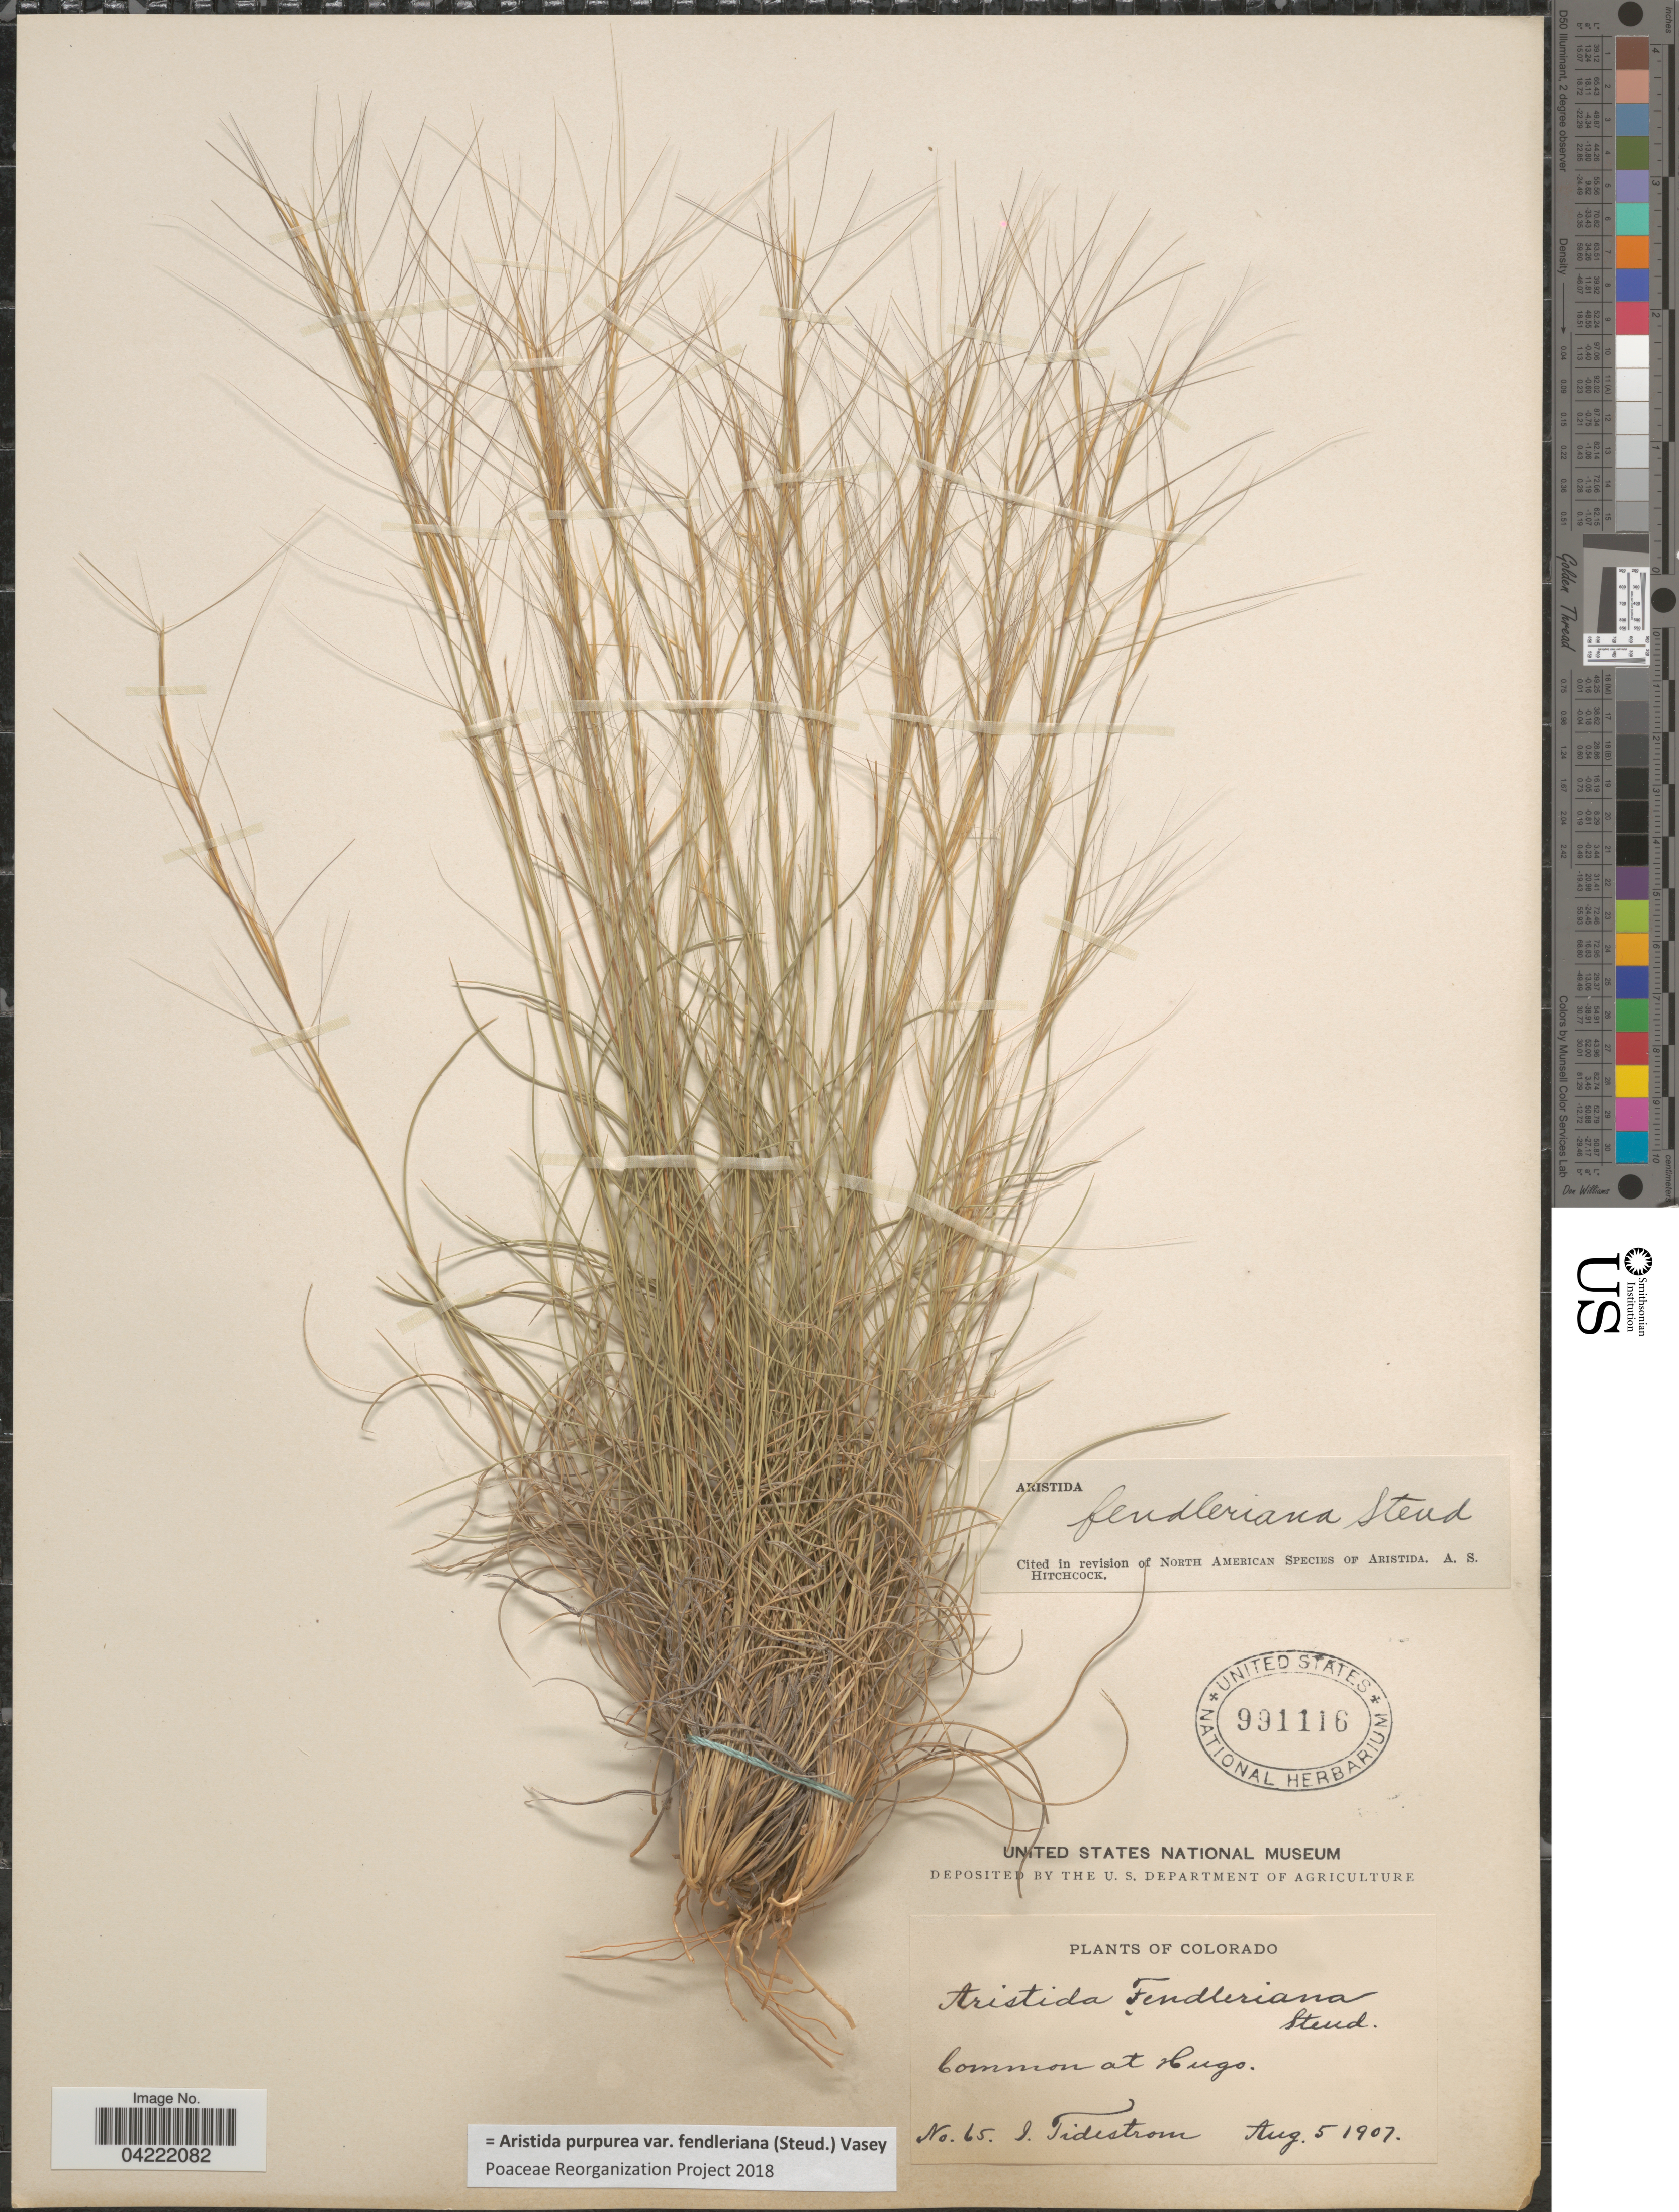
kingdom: Plantae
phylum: Tracheophyta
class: Liliopsida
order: Poales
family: Poaceae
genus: Aristida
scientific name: Aristida purpurea var. fendleriana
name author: (Steud.) Vasey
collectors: I. F. Tidestrom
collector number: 65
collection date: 1907-08-05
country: United States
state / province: Colorado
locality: Common at Hugo.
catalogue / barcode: US 991116